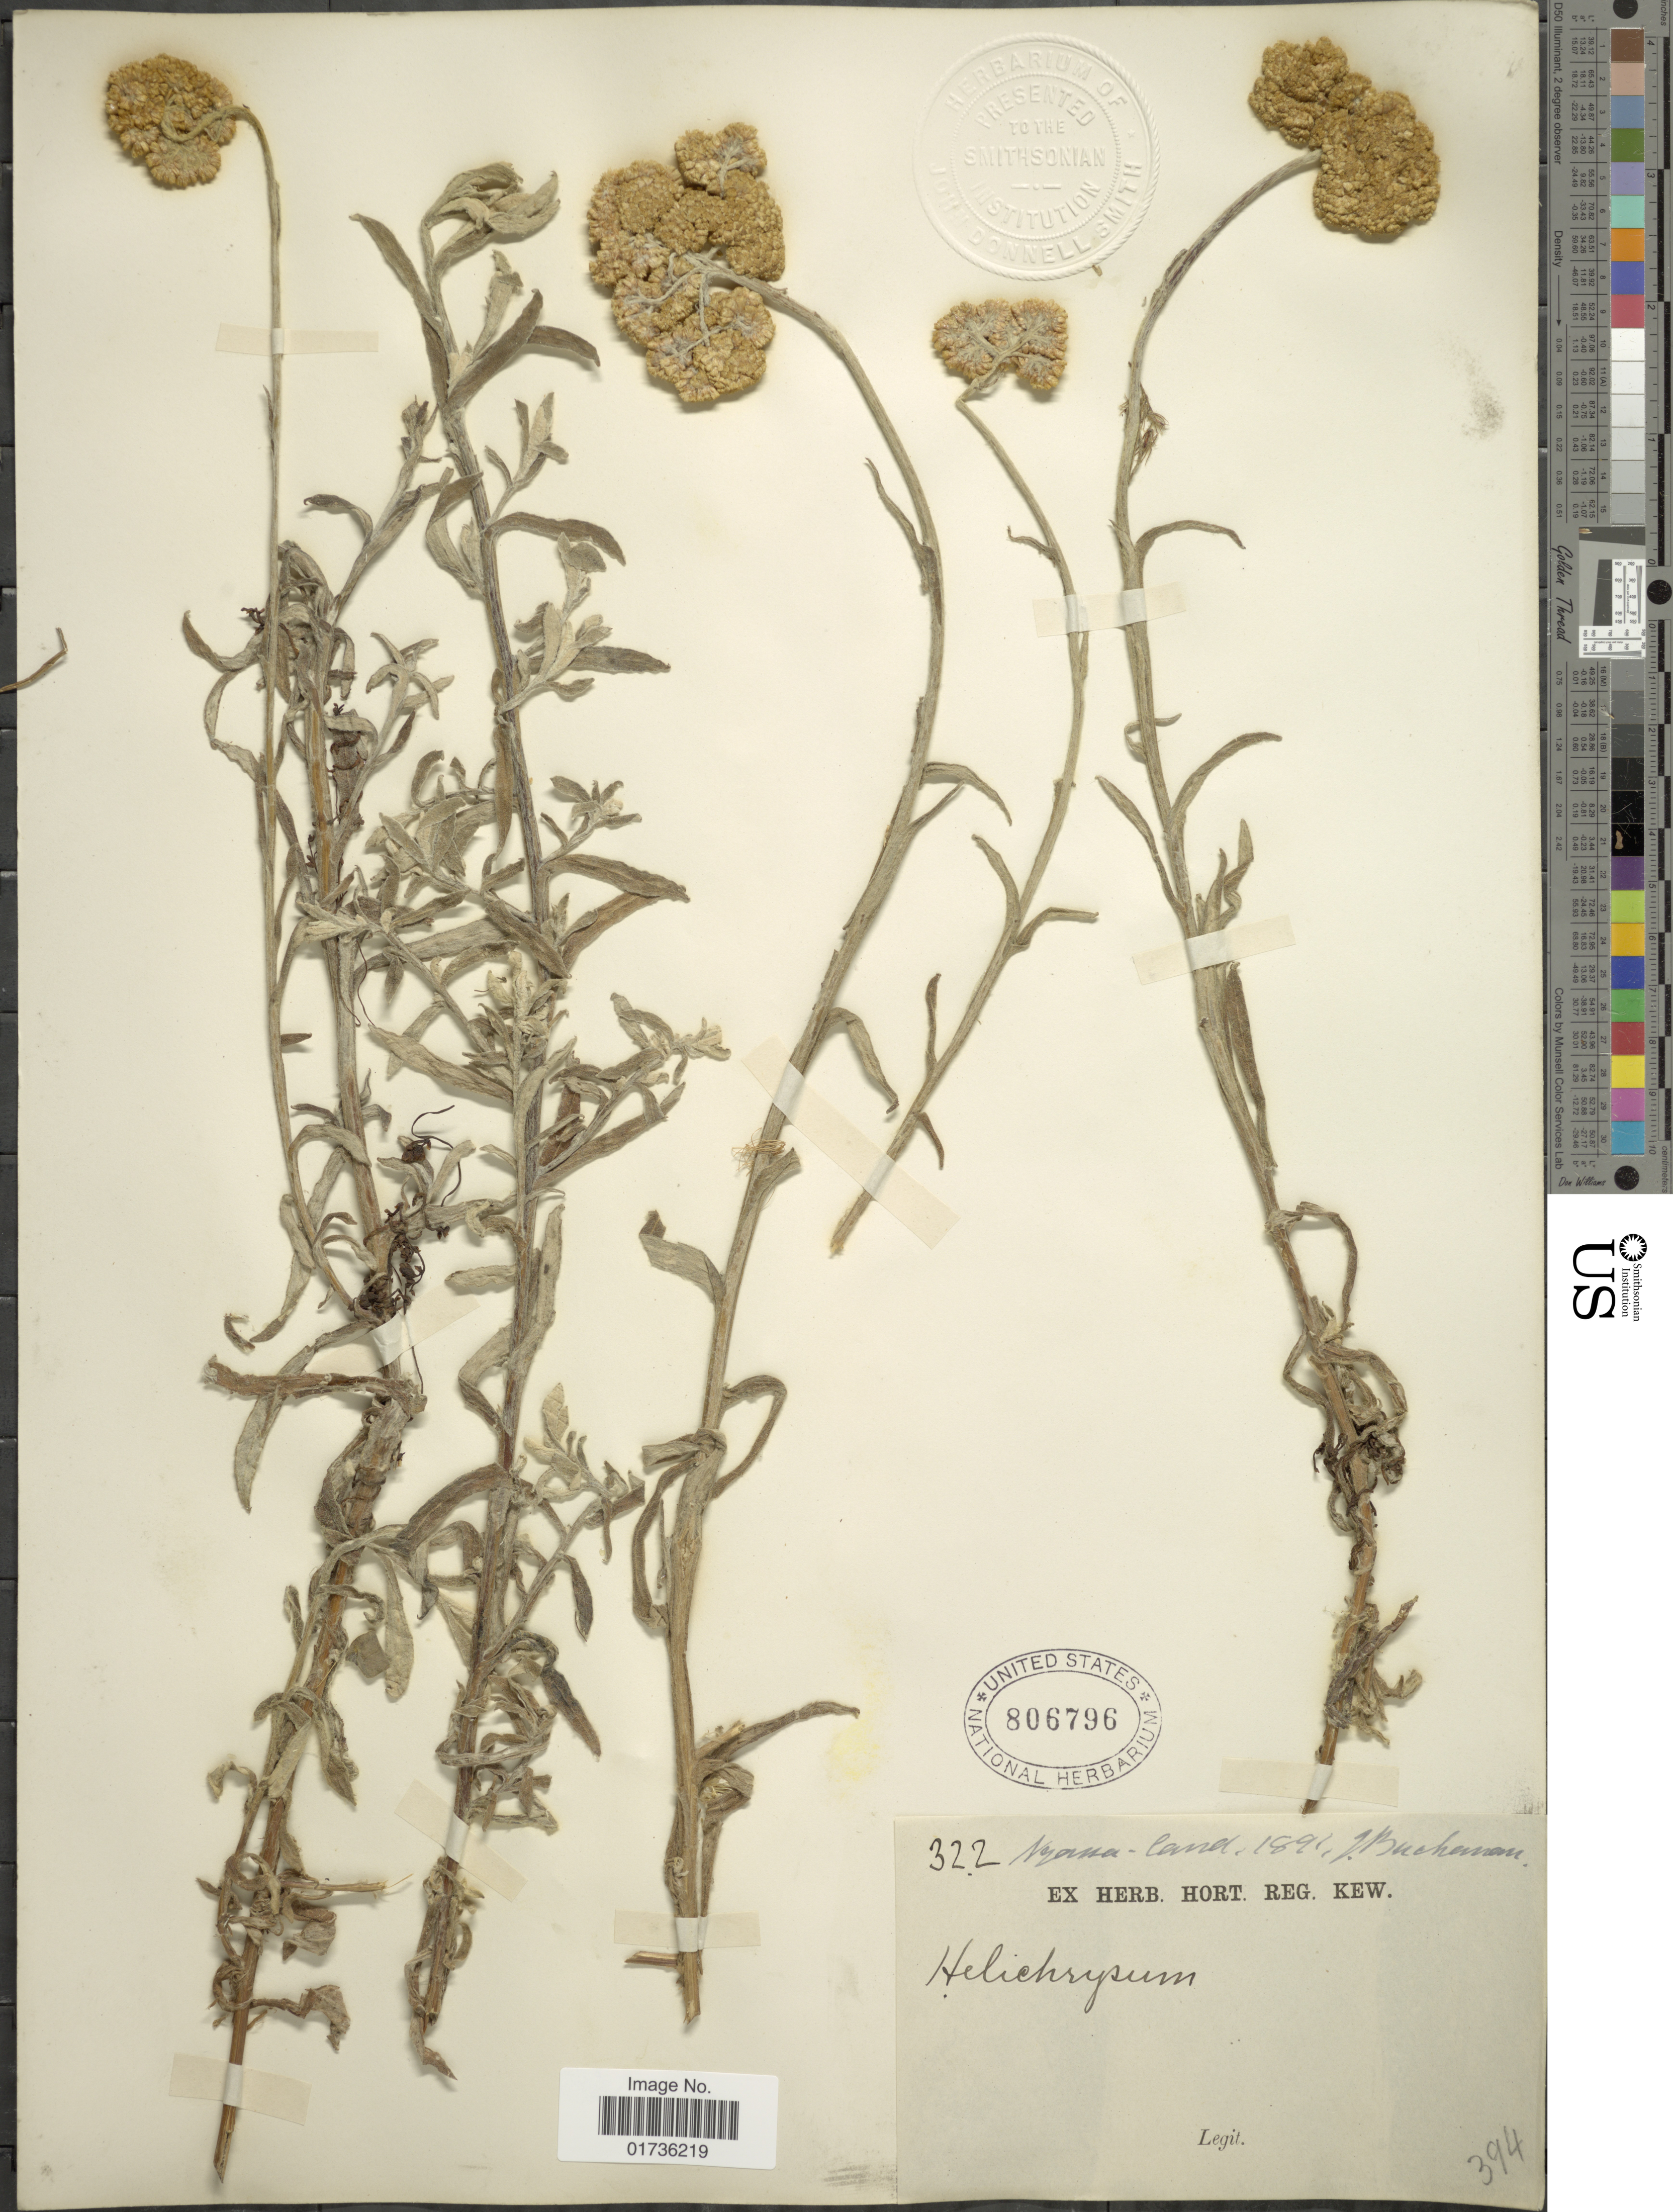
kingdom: Plantae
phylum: Tracheophyta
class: Magnoliopsida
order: Asterales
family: Asteraceae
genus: Achyrocline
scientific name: Achyrocline hochstetteri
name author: Sch. Bip. ex A. Rich.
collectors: J. Buchanan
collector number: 322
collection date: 1891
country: Malawi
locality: Nyassaland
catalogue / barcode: US 806796